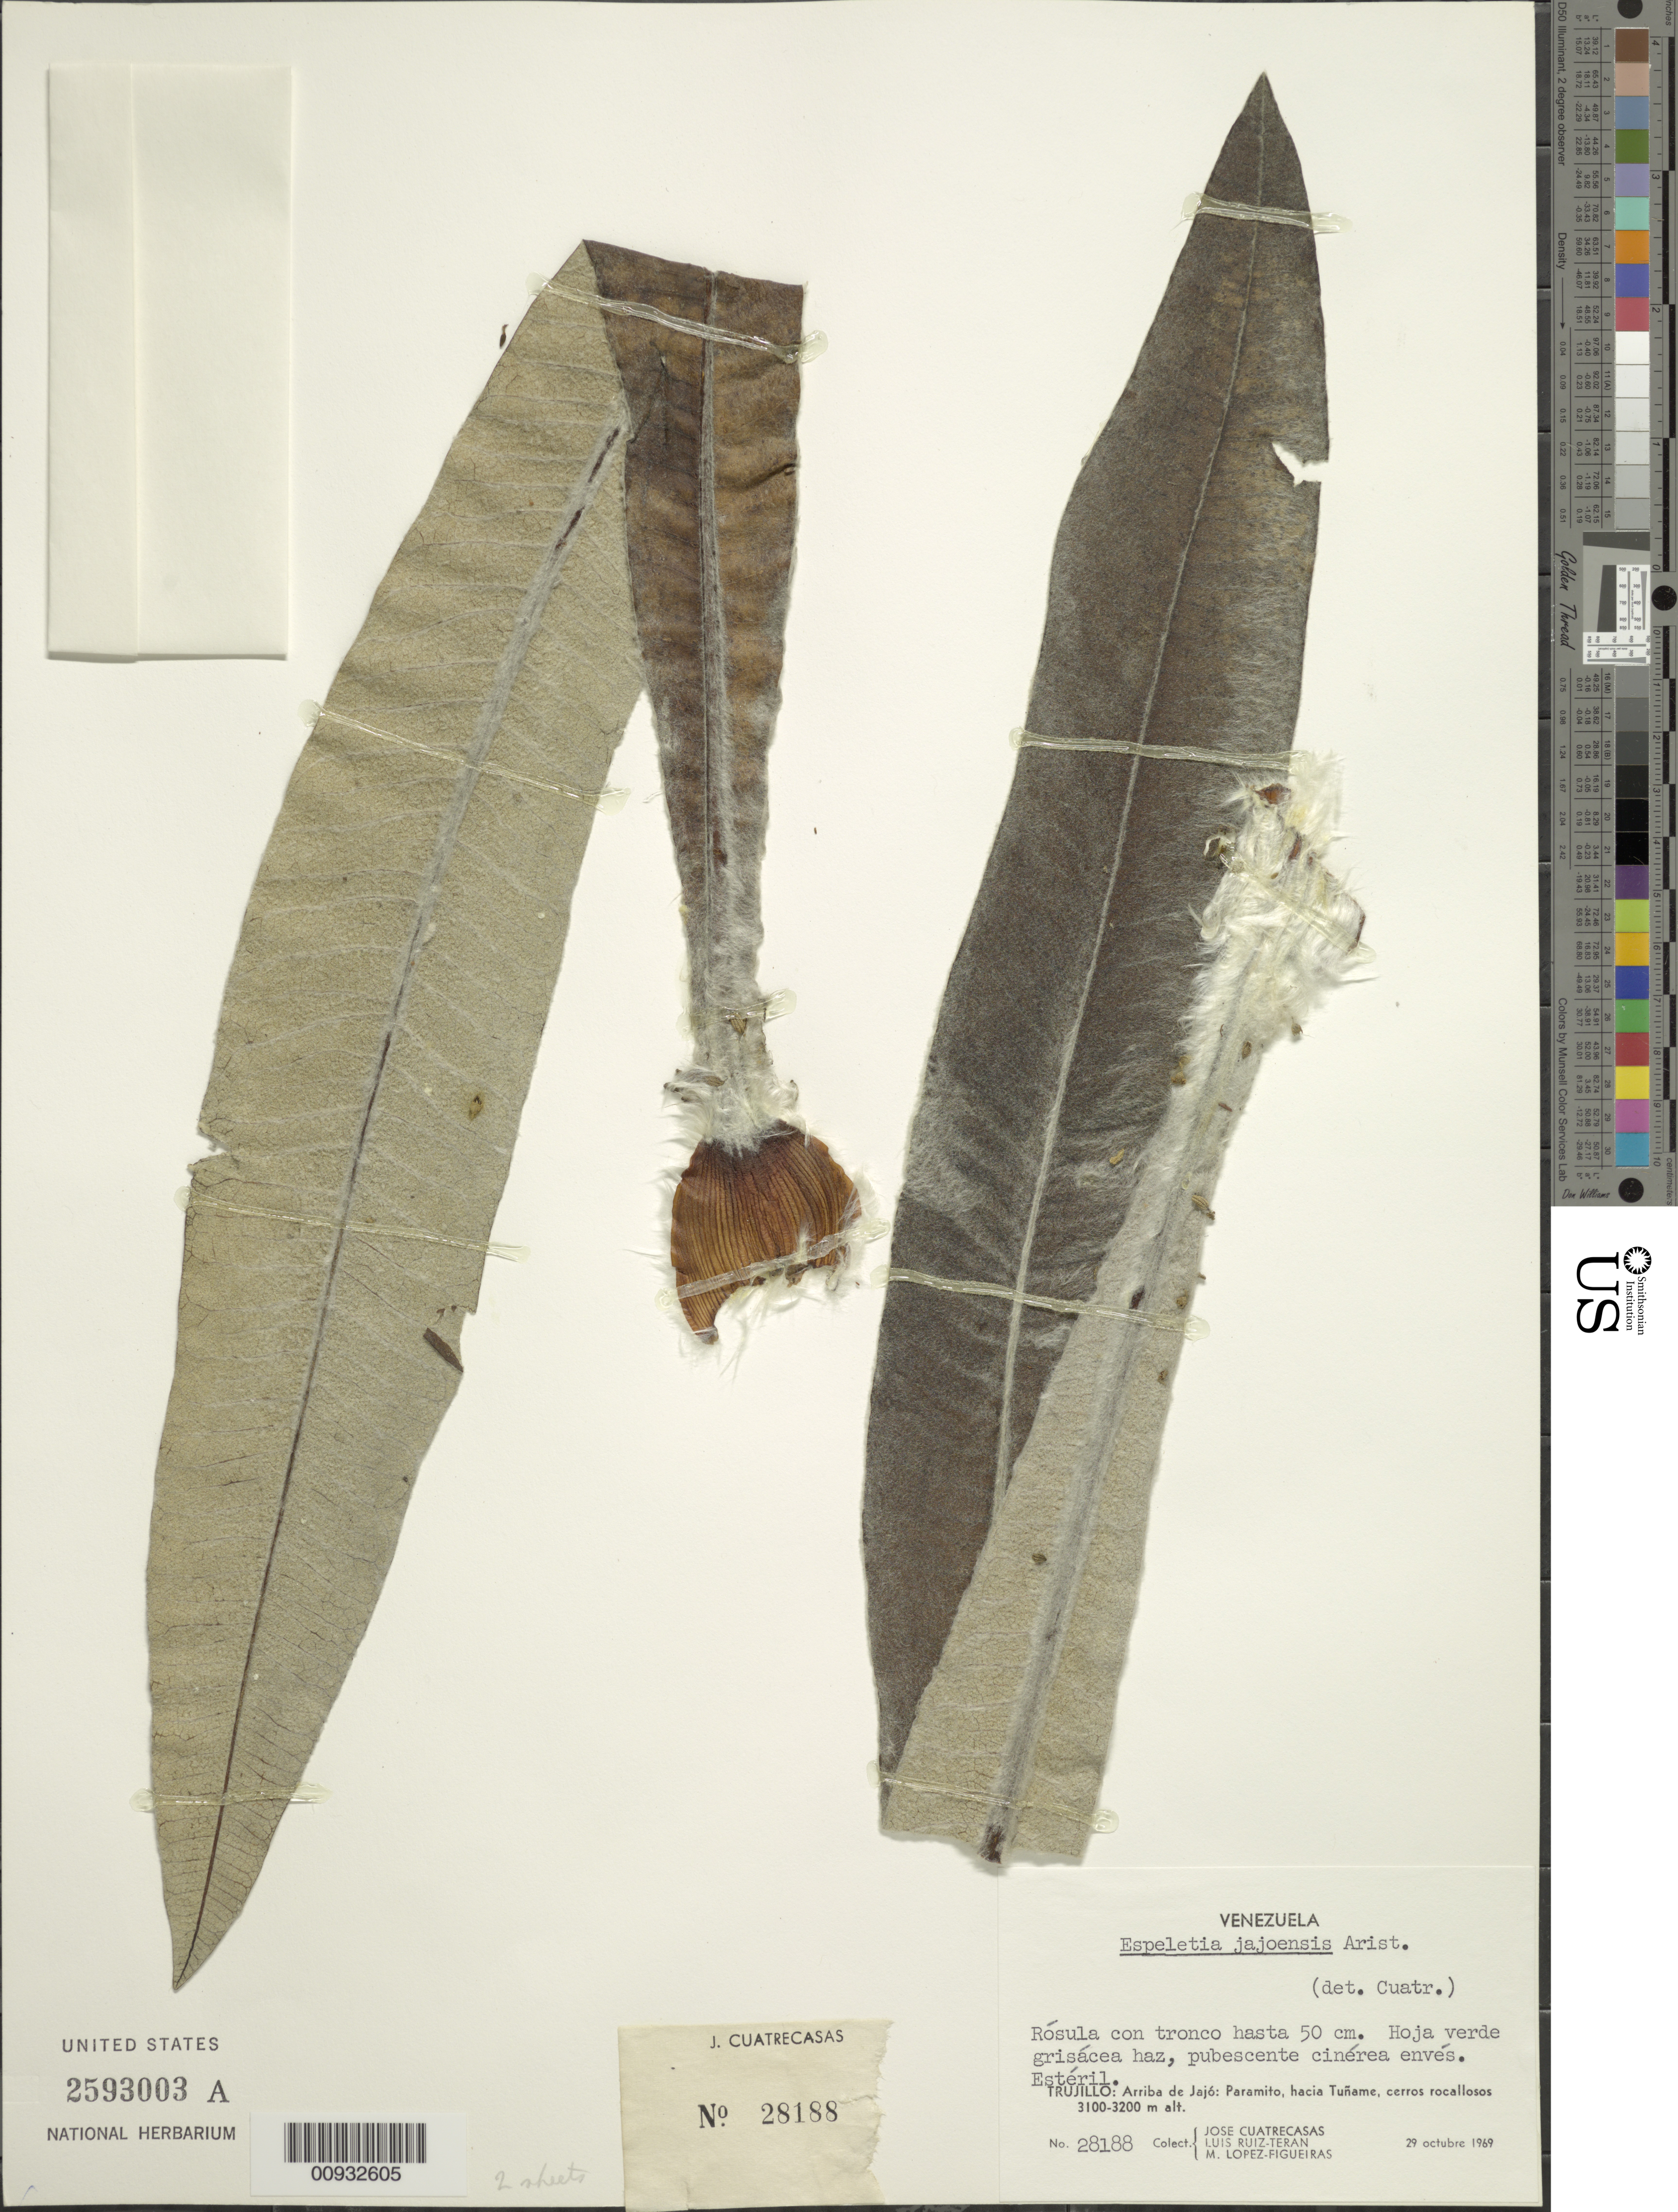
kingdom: Plantae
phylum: Tracheophyta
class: Magnoliopsida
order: Asterales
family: Asteraceae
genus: Espeletia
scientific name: Espeletia jajoensis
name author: Aristeg.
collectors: J. Cuatrecasas, L. Teran & M. López Figueiras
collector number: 28188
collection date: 1969-10-29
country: Venezuela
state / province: Trujillo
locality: Arriba de jajo: paramito, hacia Tuname, cerros rocallosos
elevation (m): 3100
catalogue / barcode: US 2593003A